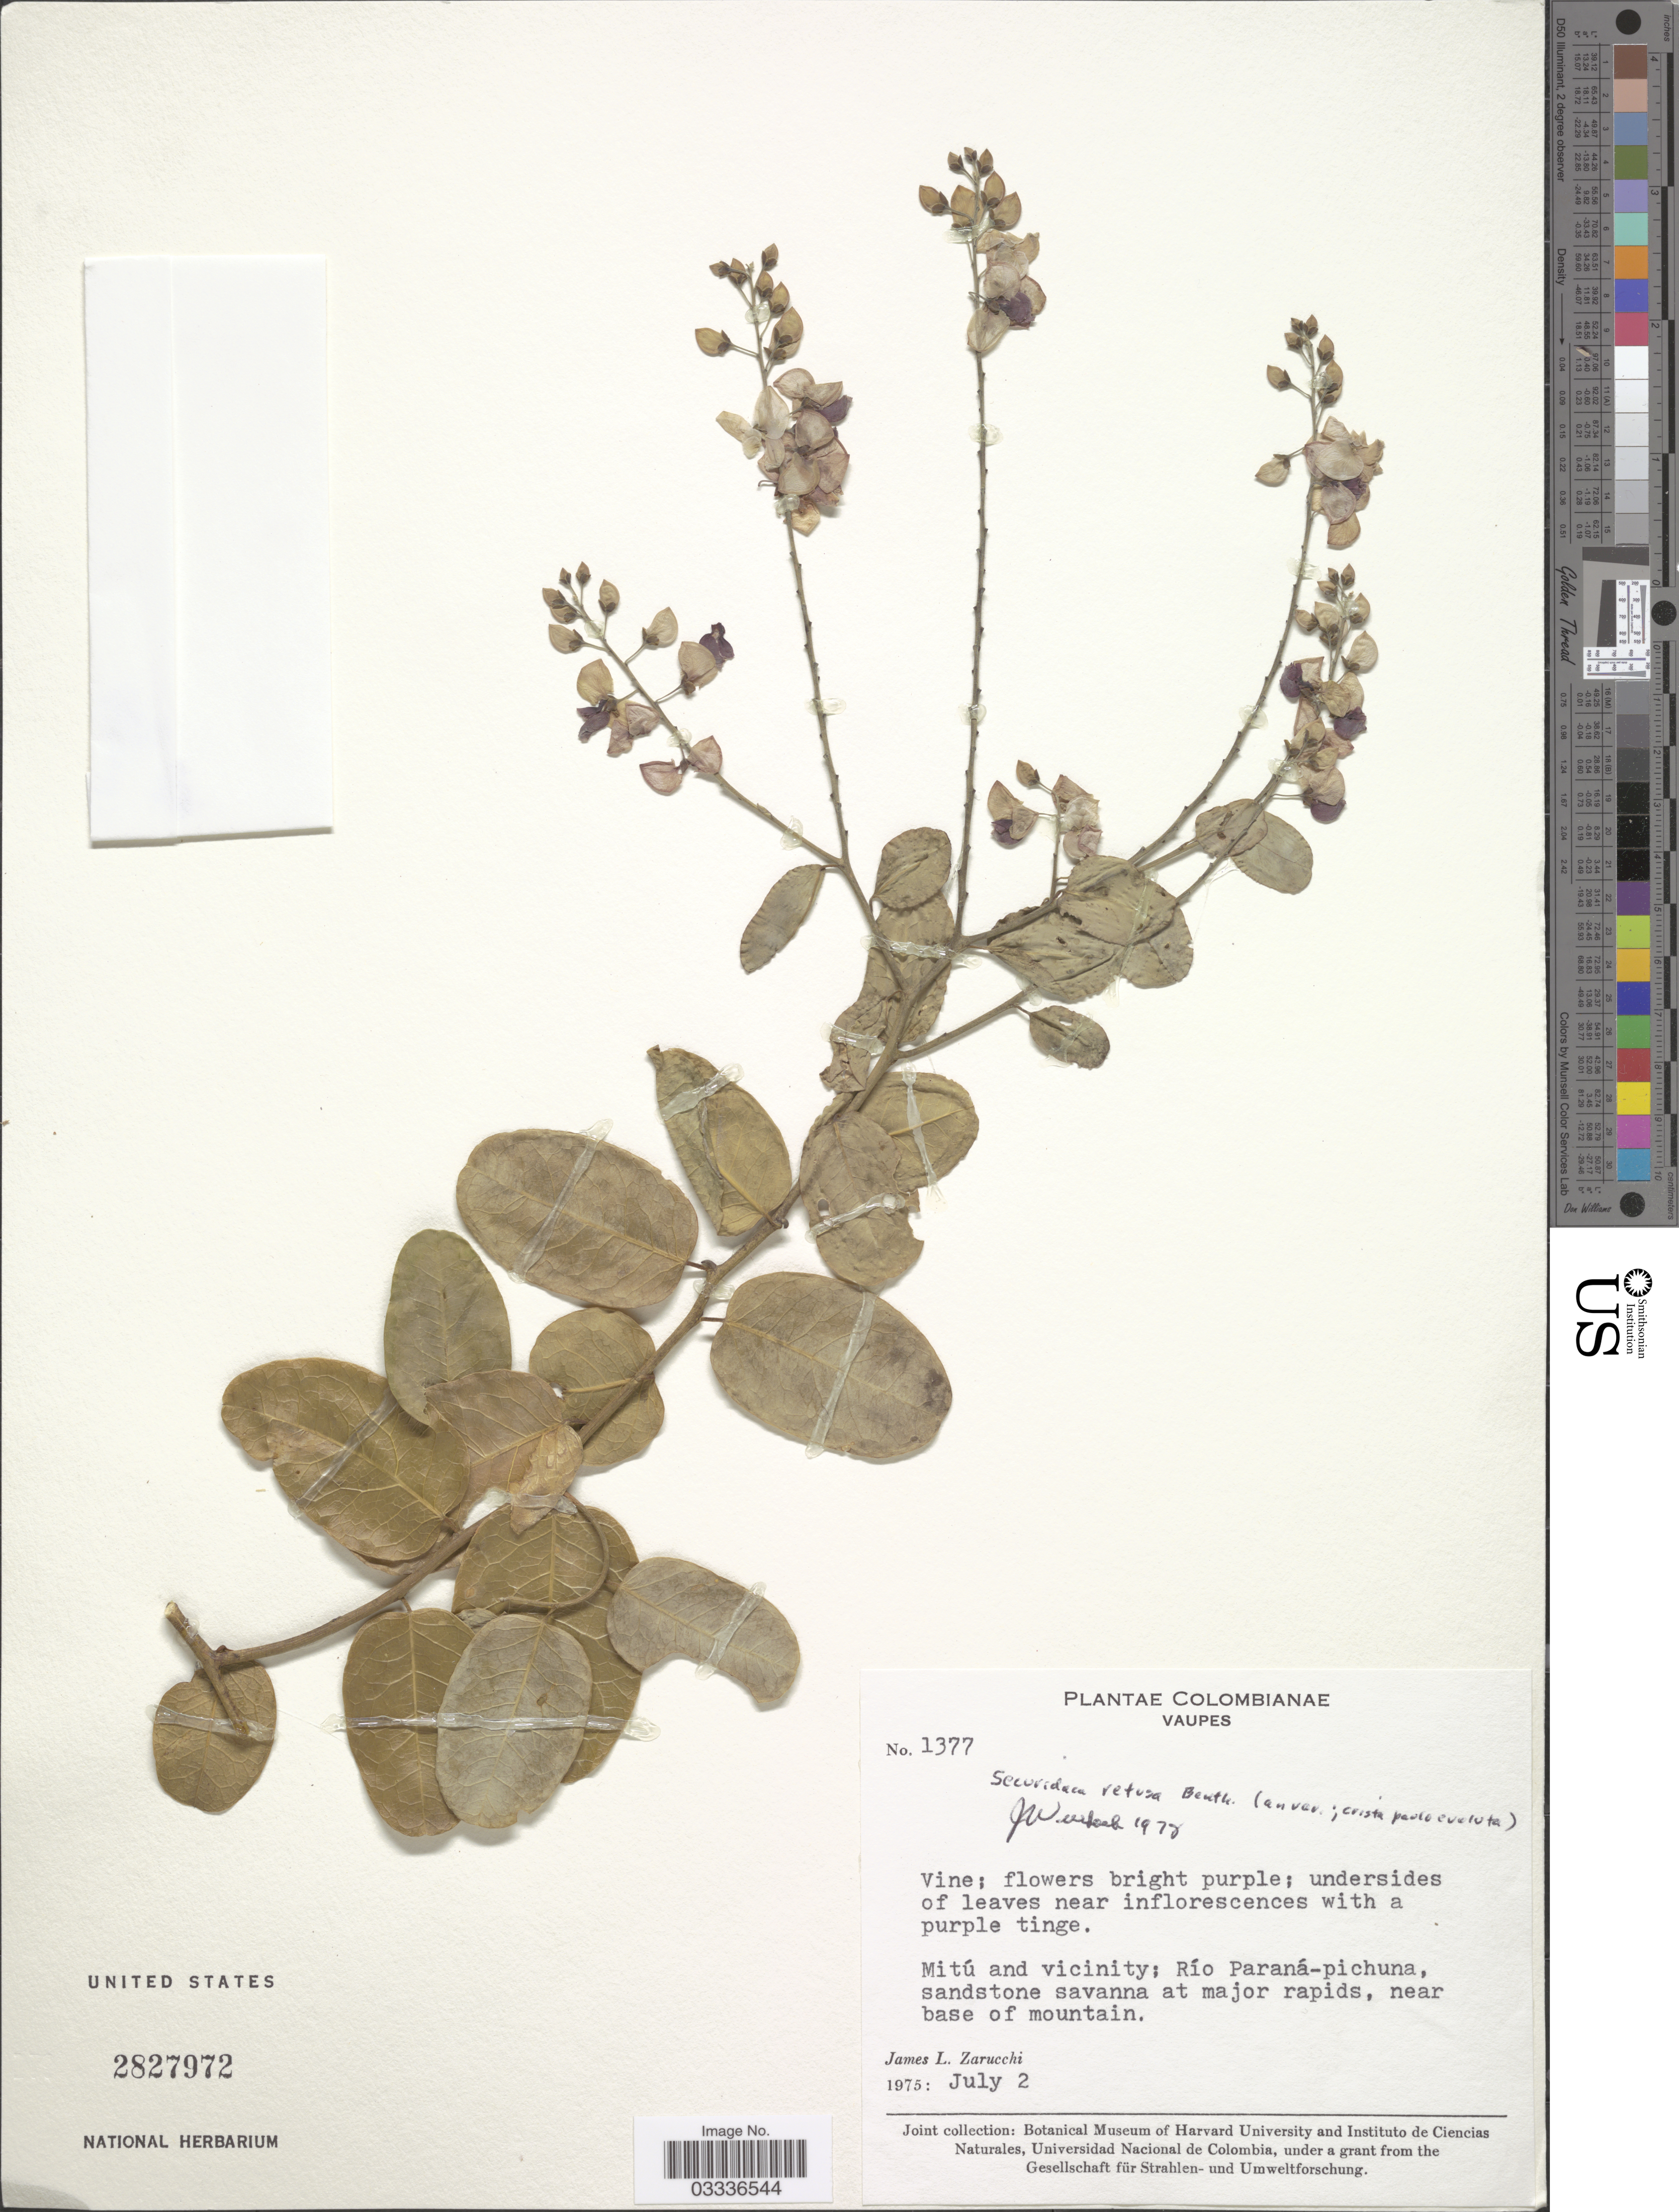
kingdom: Plantae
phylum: Tracheophyta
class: Magnoliopsida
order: Fabales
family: Polygalaceae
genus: Securidaca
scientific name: Securidaca retusa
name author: Benth.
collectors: J. L. Zarucchi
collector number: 1377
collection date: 1975-07-02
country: Colombia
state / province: Vaupés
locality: Mitú and vicinity; Río Paraná-pichuna.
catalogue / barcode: US 2827972